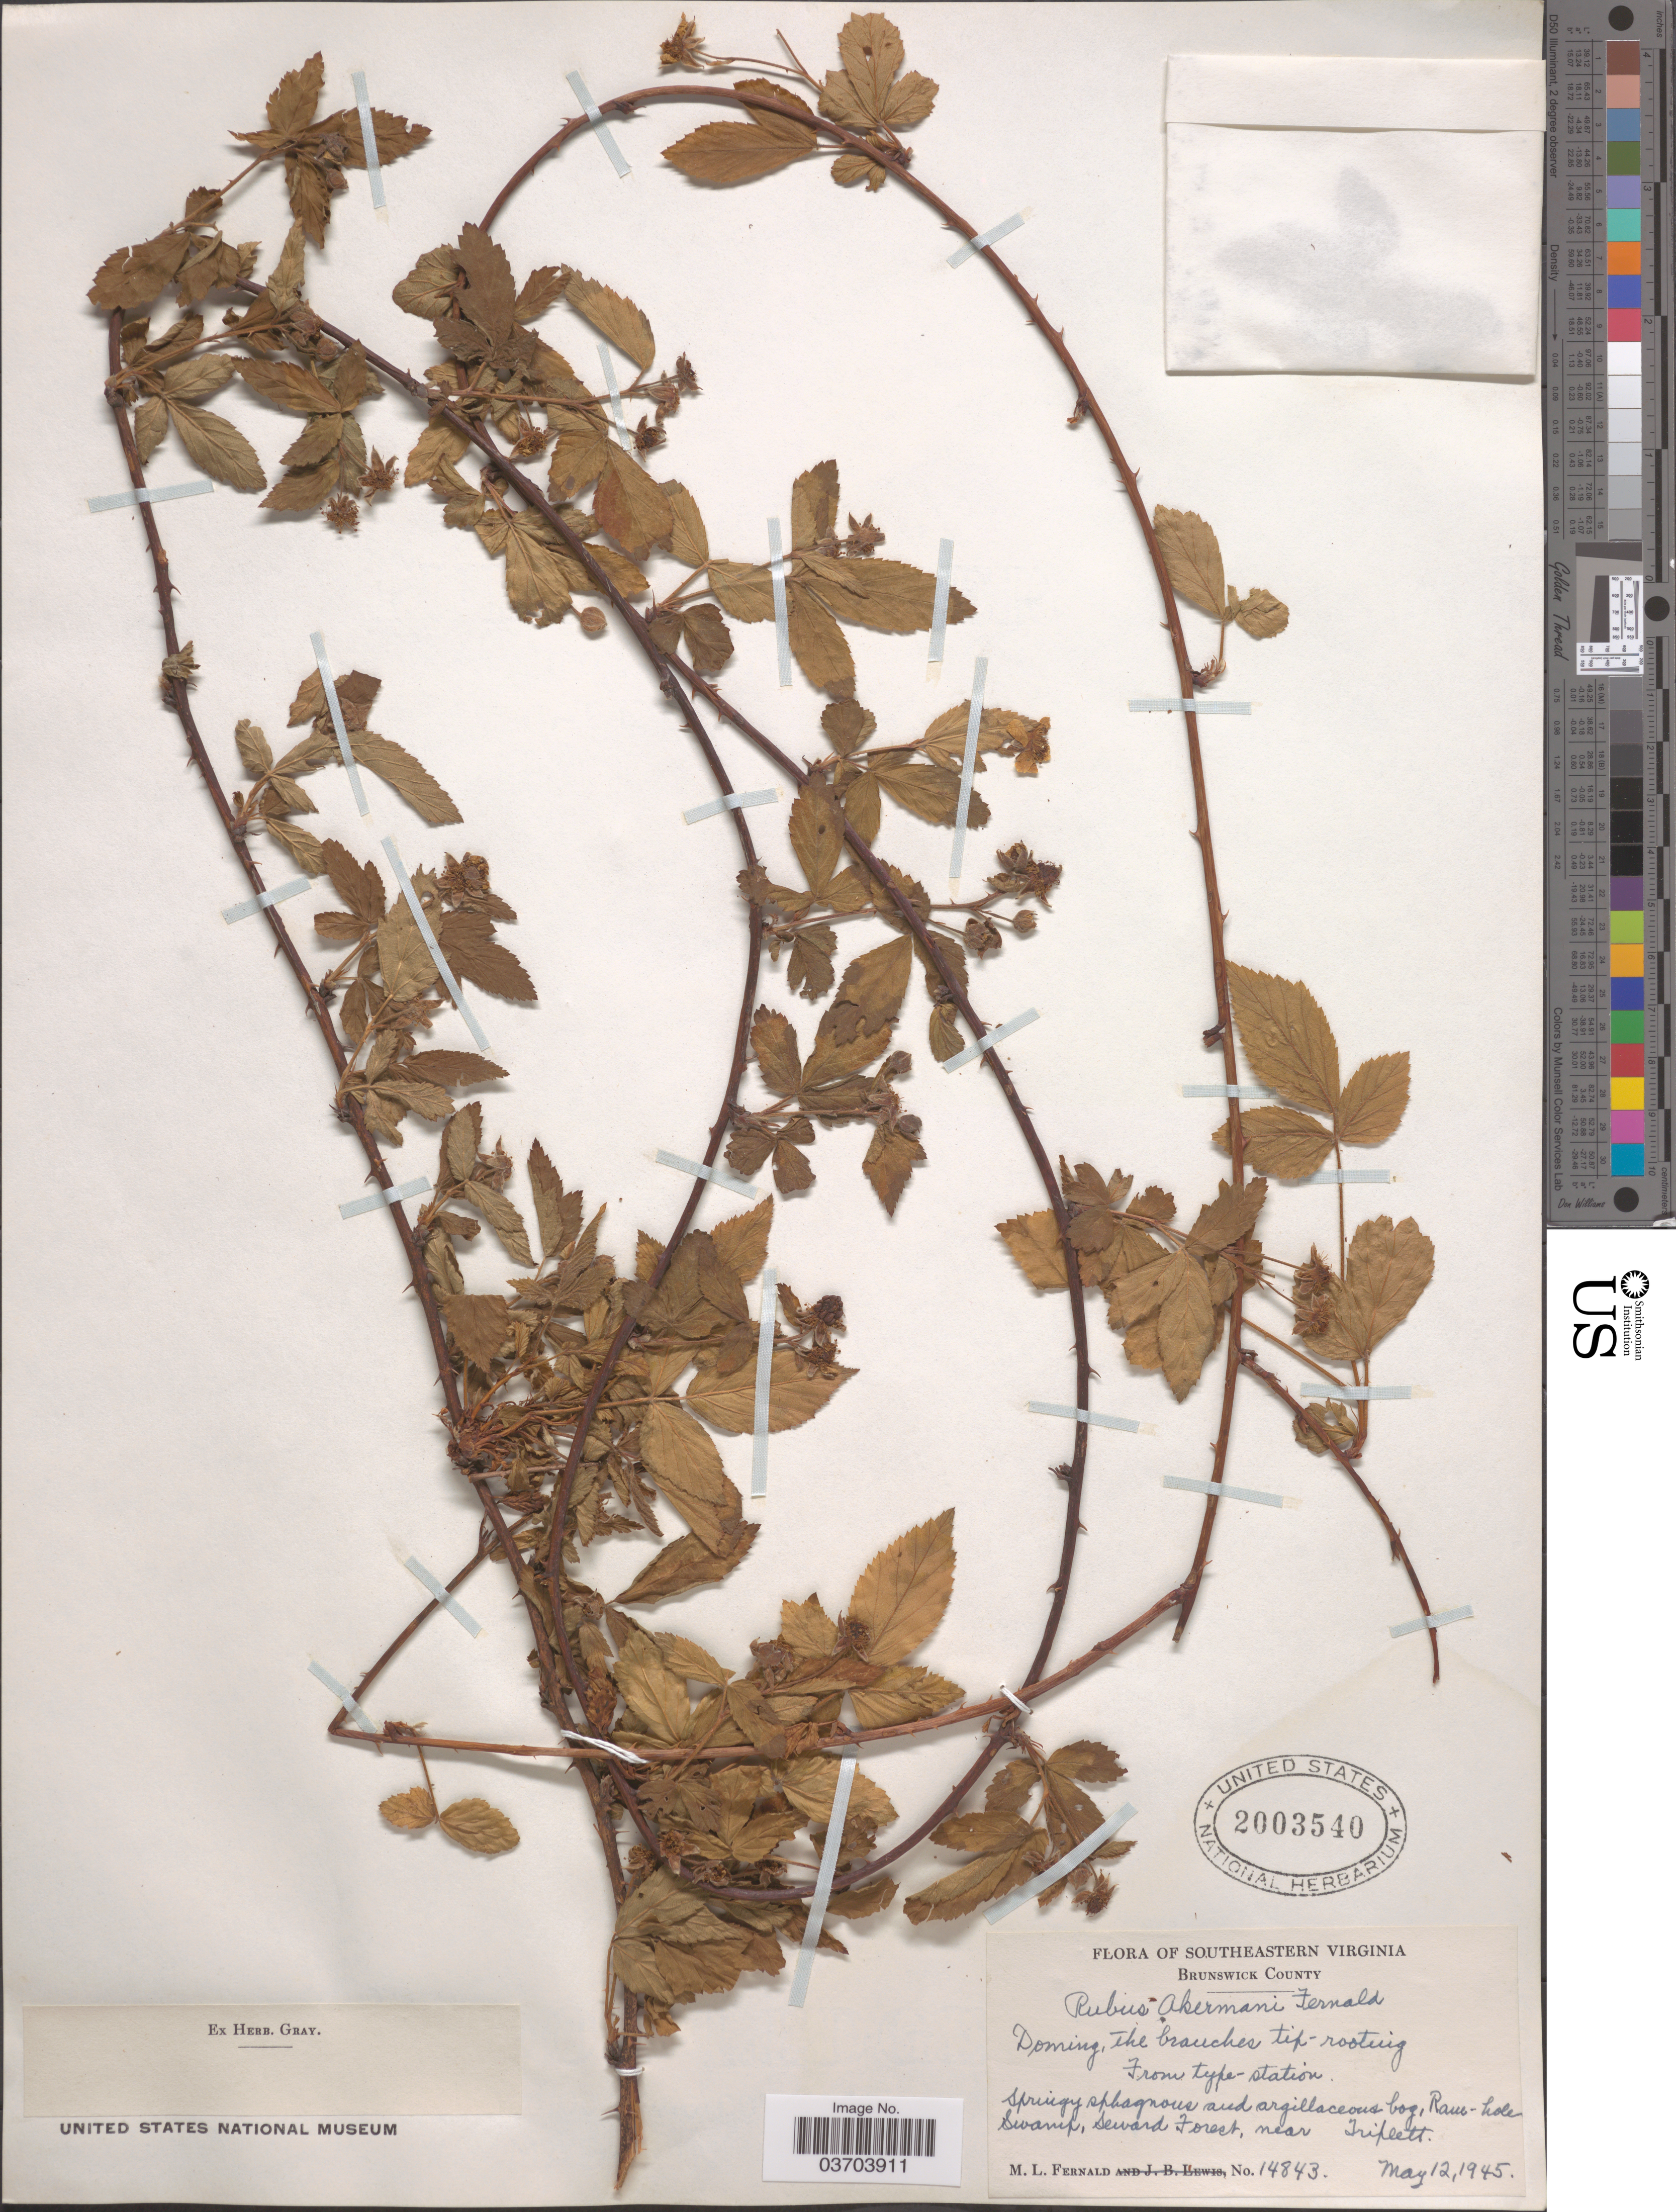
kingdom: Plantae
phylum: Tracheophyta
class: Magnoliopsida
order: Rosales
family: Rosaceae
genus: Rubus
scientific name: Rubus akermani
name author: Fernald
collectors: M. L. Fernald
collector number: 14843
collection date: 1945-05-12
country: United States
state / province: Virginia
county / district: Brunswick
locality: Southeastern Virginia. Brunswick County. Ram-hole swamp, seward Forest, near Triplett.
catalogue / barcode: US 2003540